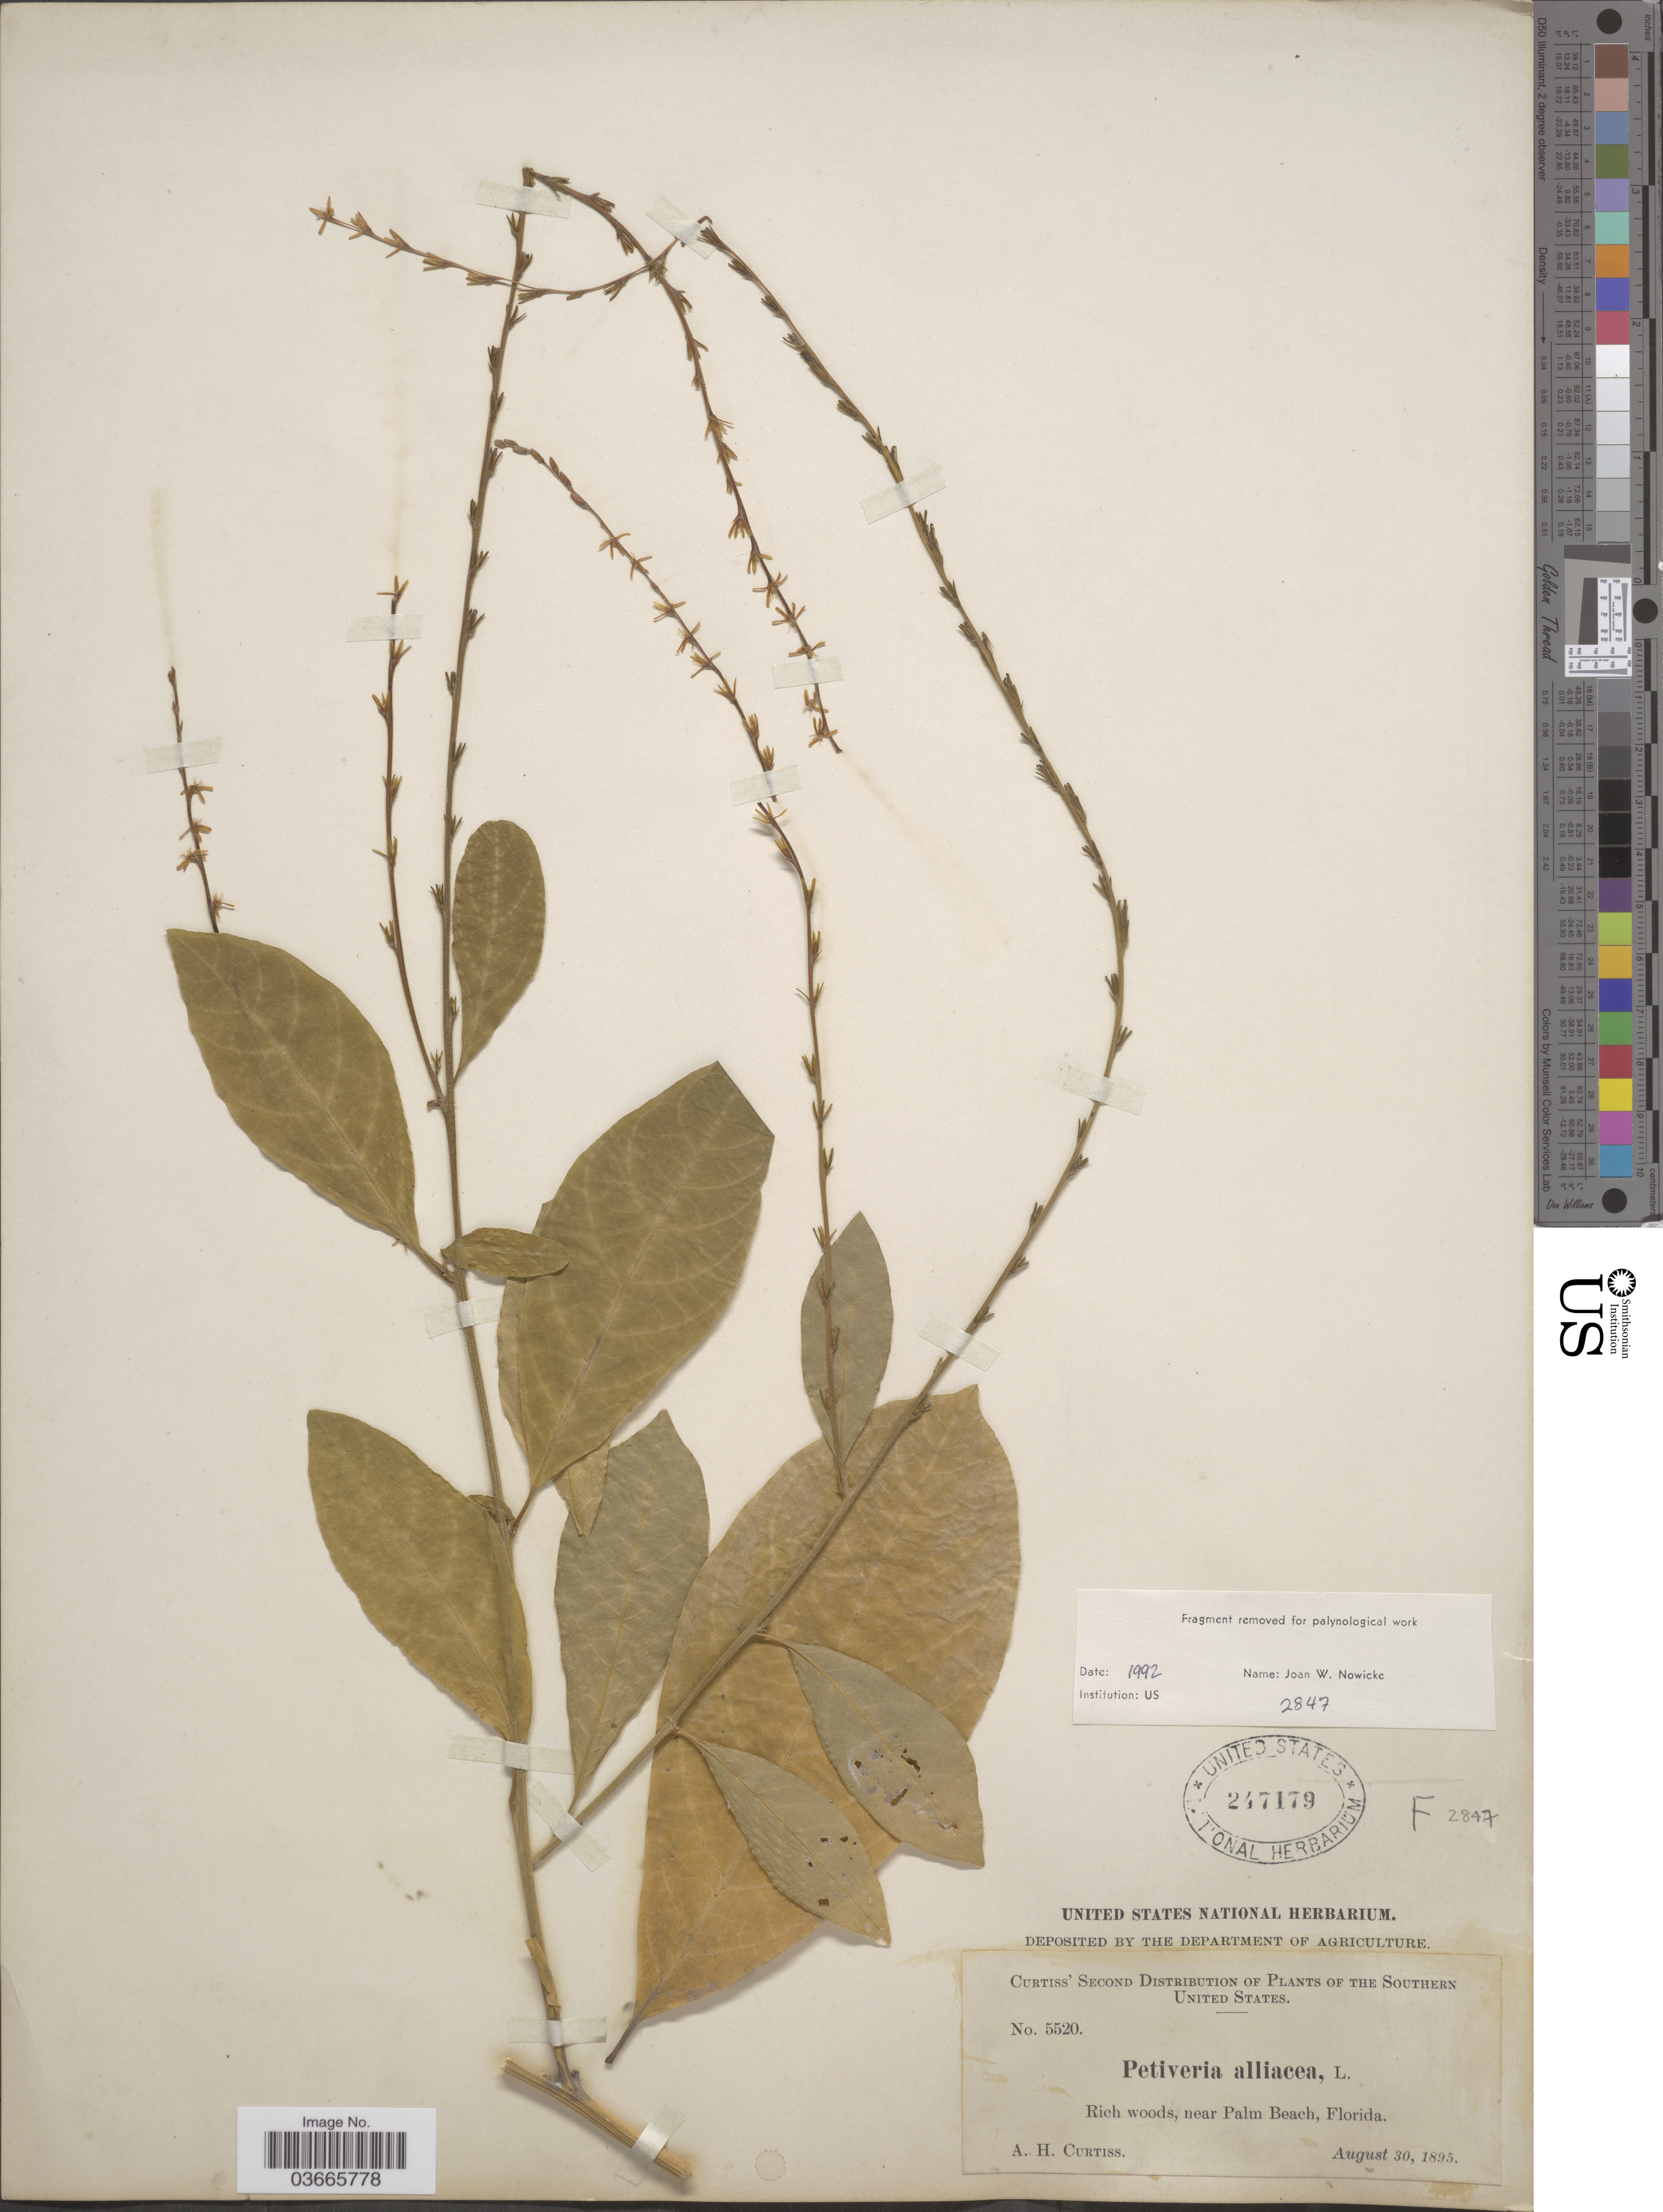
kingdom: Plantae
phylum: Tracheophyta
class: Magnoliopsida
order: Caryophyllales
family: Phytolaccaceae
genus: Petiveria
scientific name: Petiveria alliacea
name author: L.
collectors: A. H. Curtiss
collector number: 5520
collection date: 1895-08-30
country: United States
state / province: Florida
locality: Southern United States. Near Palm Beach.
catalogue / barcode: US 247179